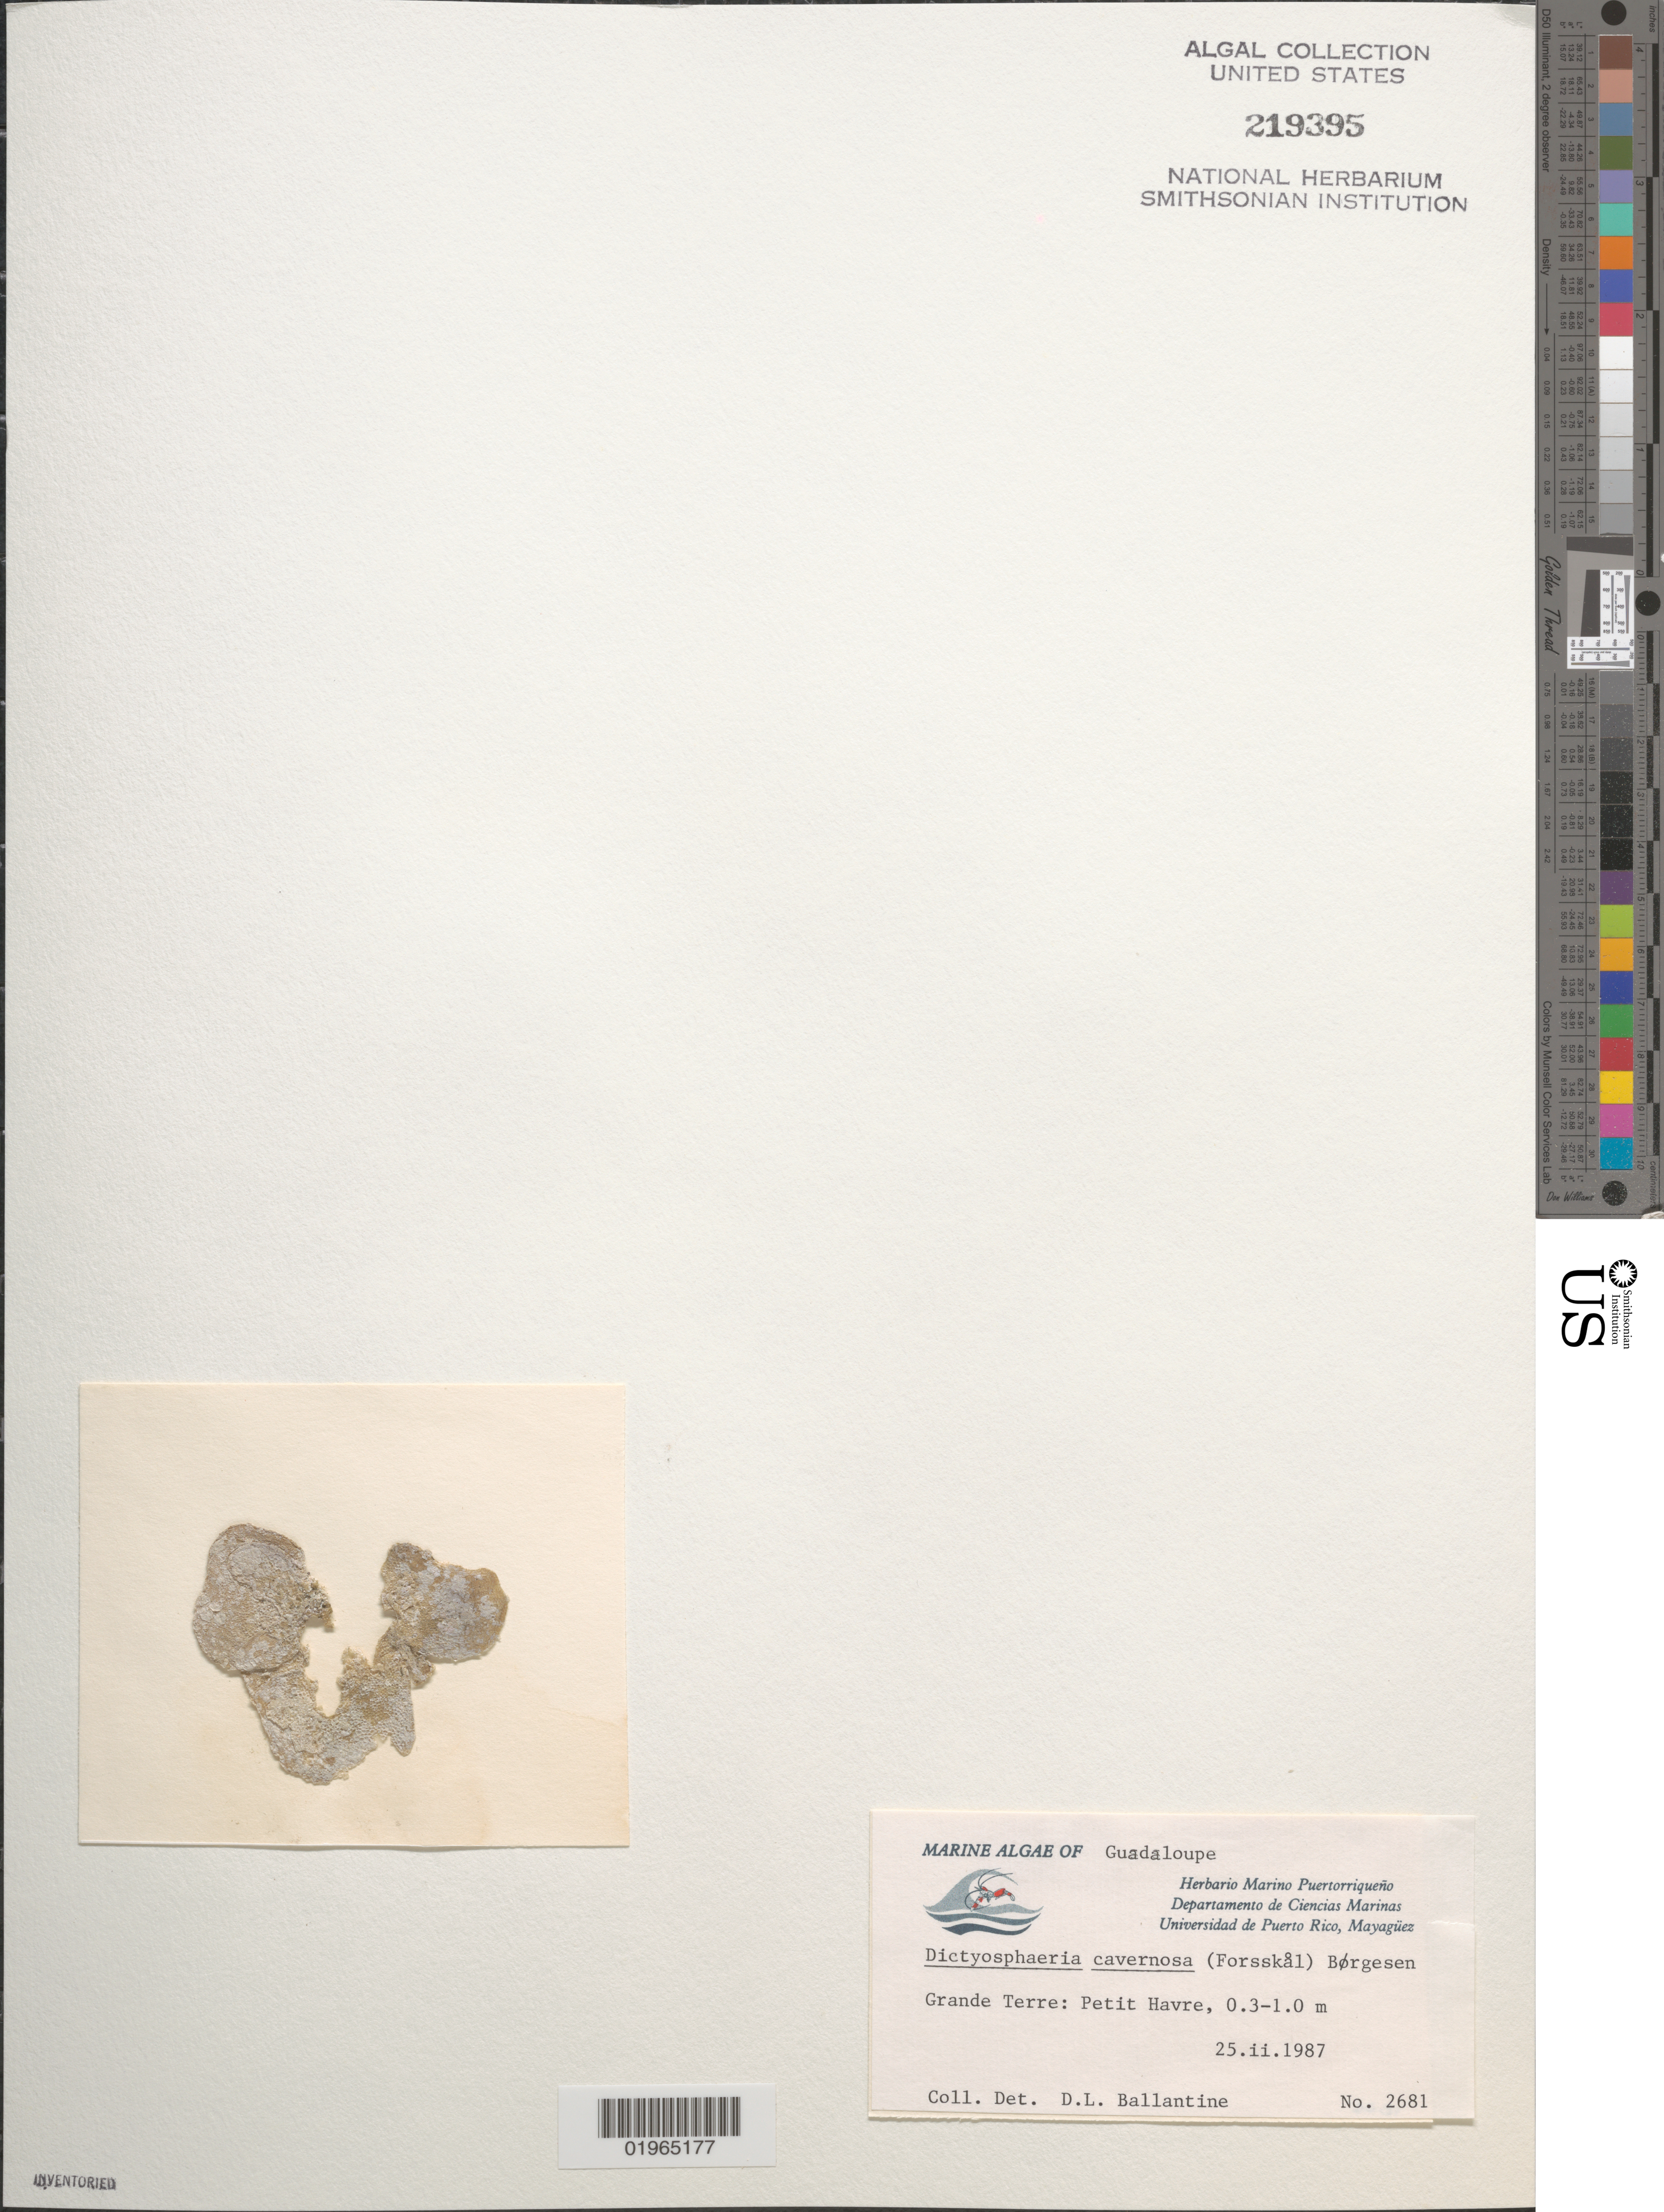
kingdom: Plantae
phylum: Chlorophyta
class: Ulvophyceae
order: Siphonocladales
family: Siphonocladaceae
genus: Dictyosphaeria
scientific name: Dictyosphaeria cavernosa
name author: (Forssk.) Børgesen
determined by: Ballantine, D. L.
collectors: D.L. Ballantine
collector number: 2681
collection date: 1987-02-25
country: Guadeloupe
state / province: Grande Terre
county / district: Petit Havre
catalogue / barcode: US 219395